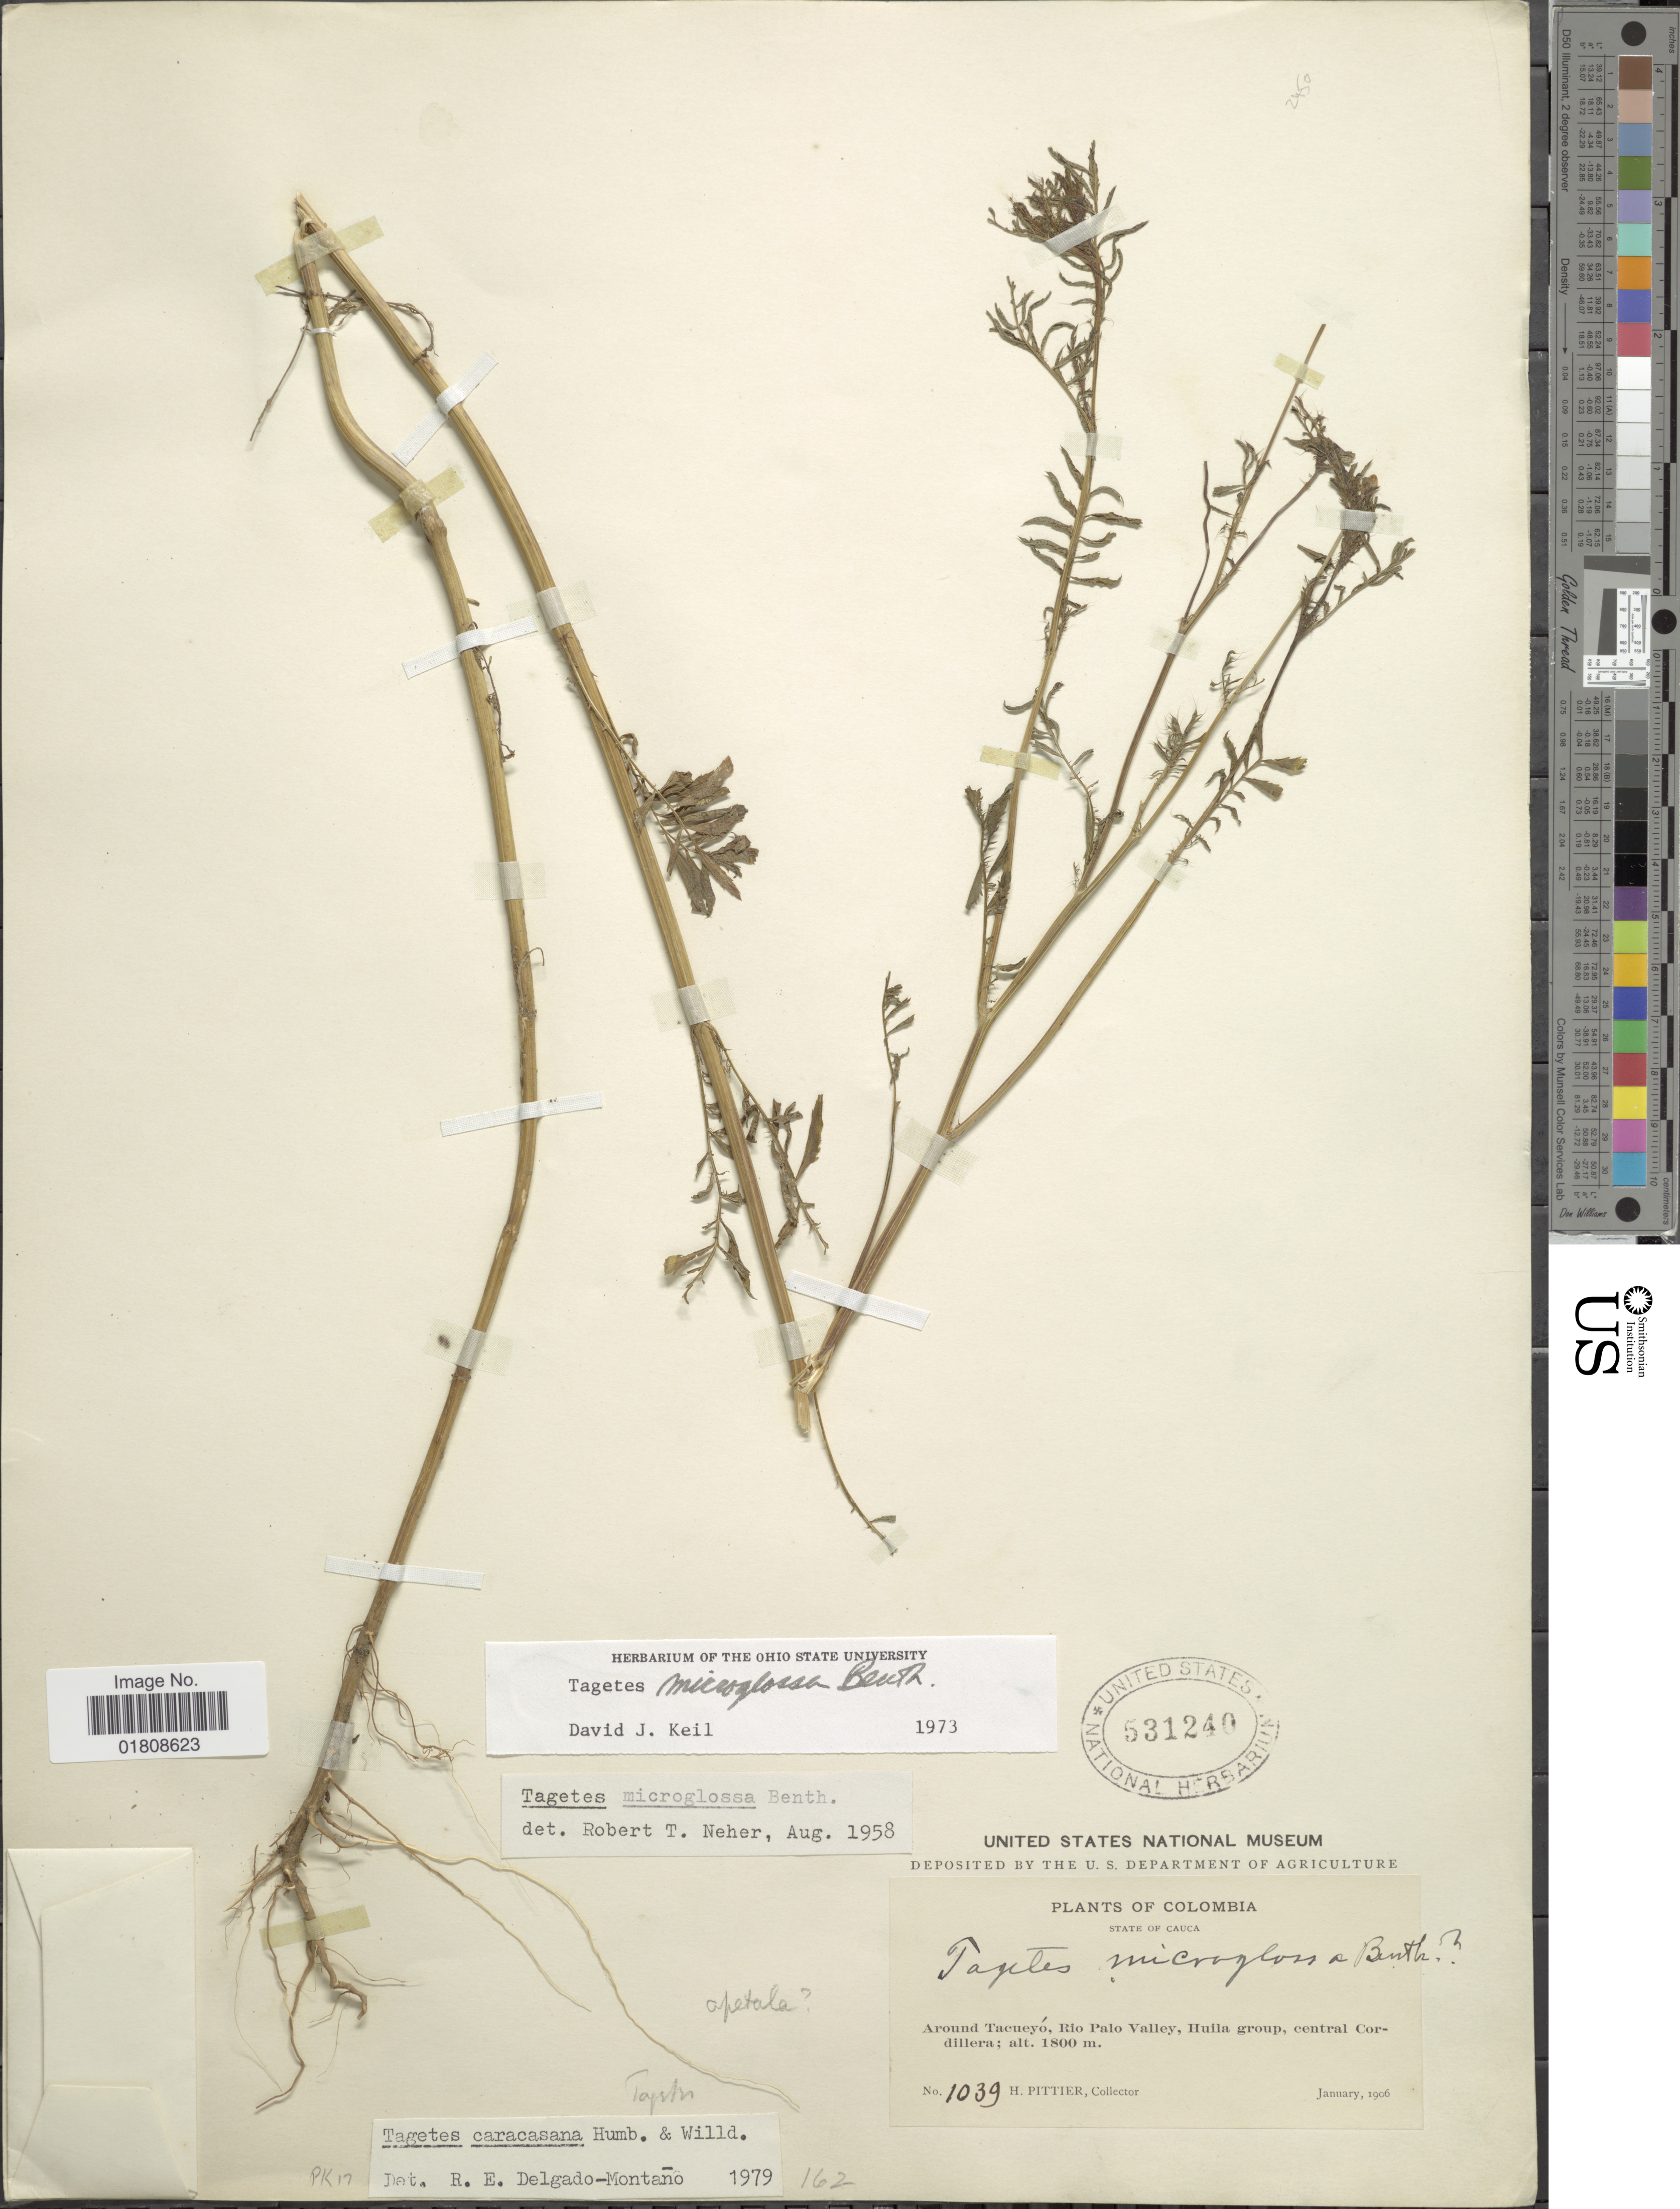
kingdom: Plantae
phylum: Tracheophyta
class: Magnoliopsida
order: Asterales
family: Asteraceae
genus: Tagetes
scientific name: Tagetes caracasana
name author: Humb. ex Willd.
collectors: H. F. Pittier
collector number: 1039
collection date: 1906-01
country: Colombia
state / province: Cauca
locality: Around Tacueyo, Rio Palo Valley, Huila group, Central Cordillera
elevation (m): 1800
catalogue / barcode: US 531240